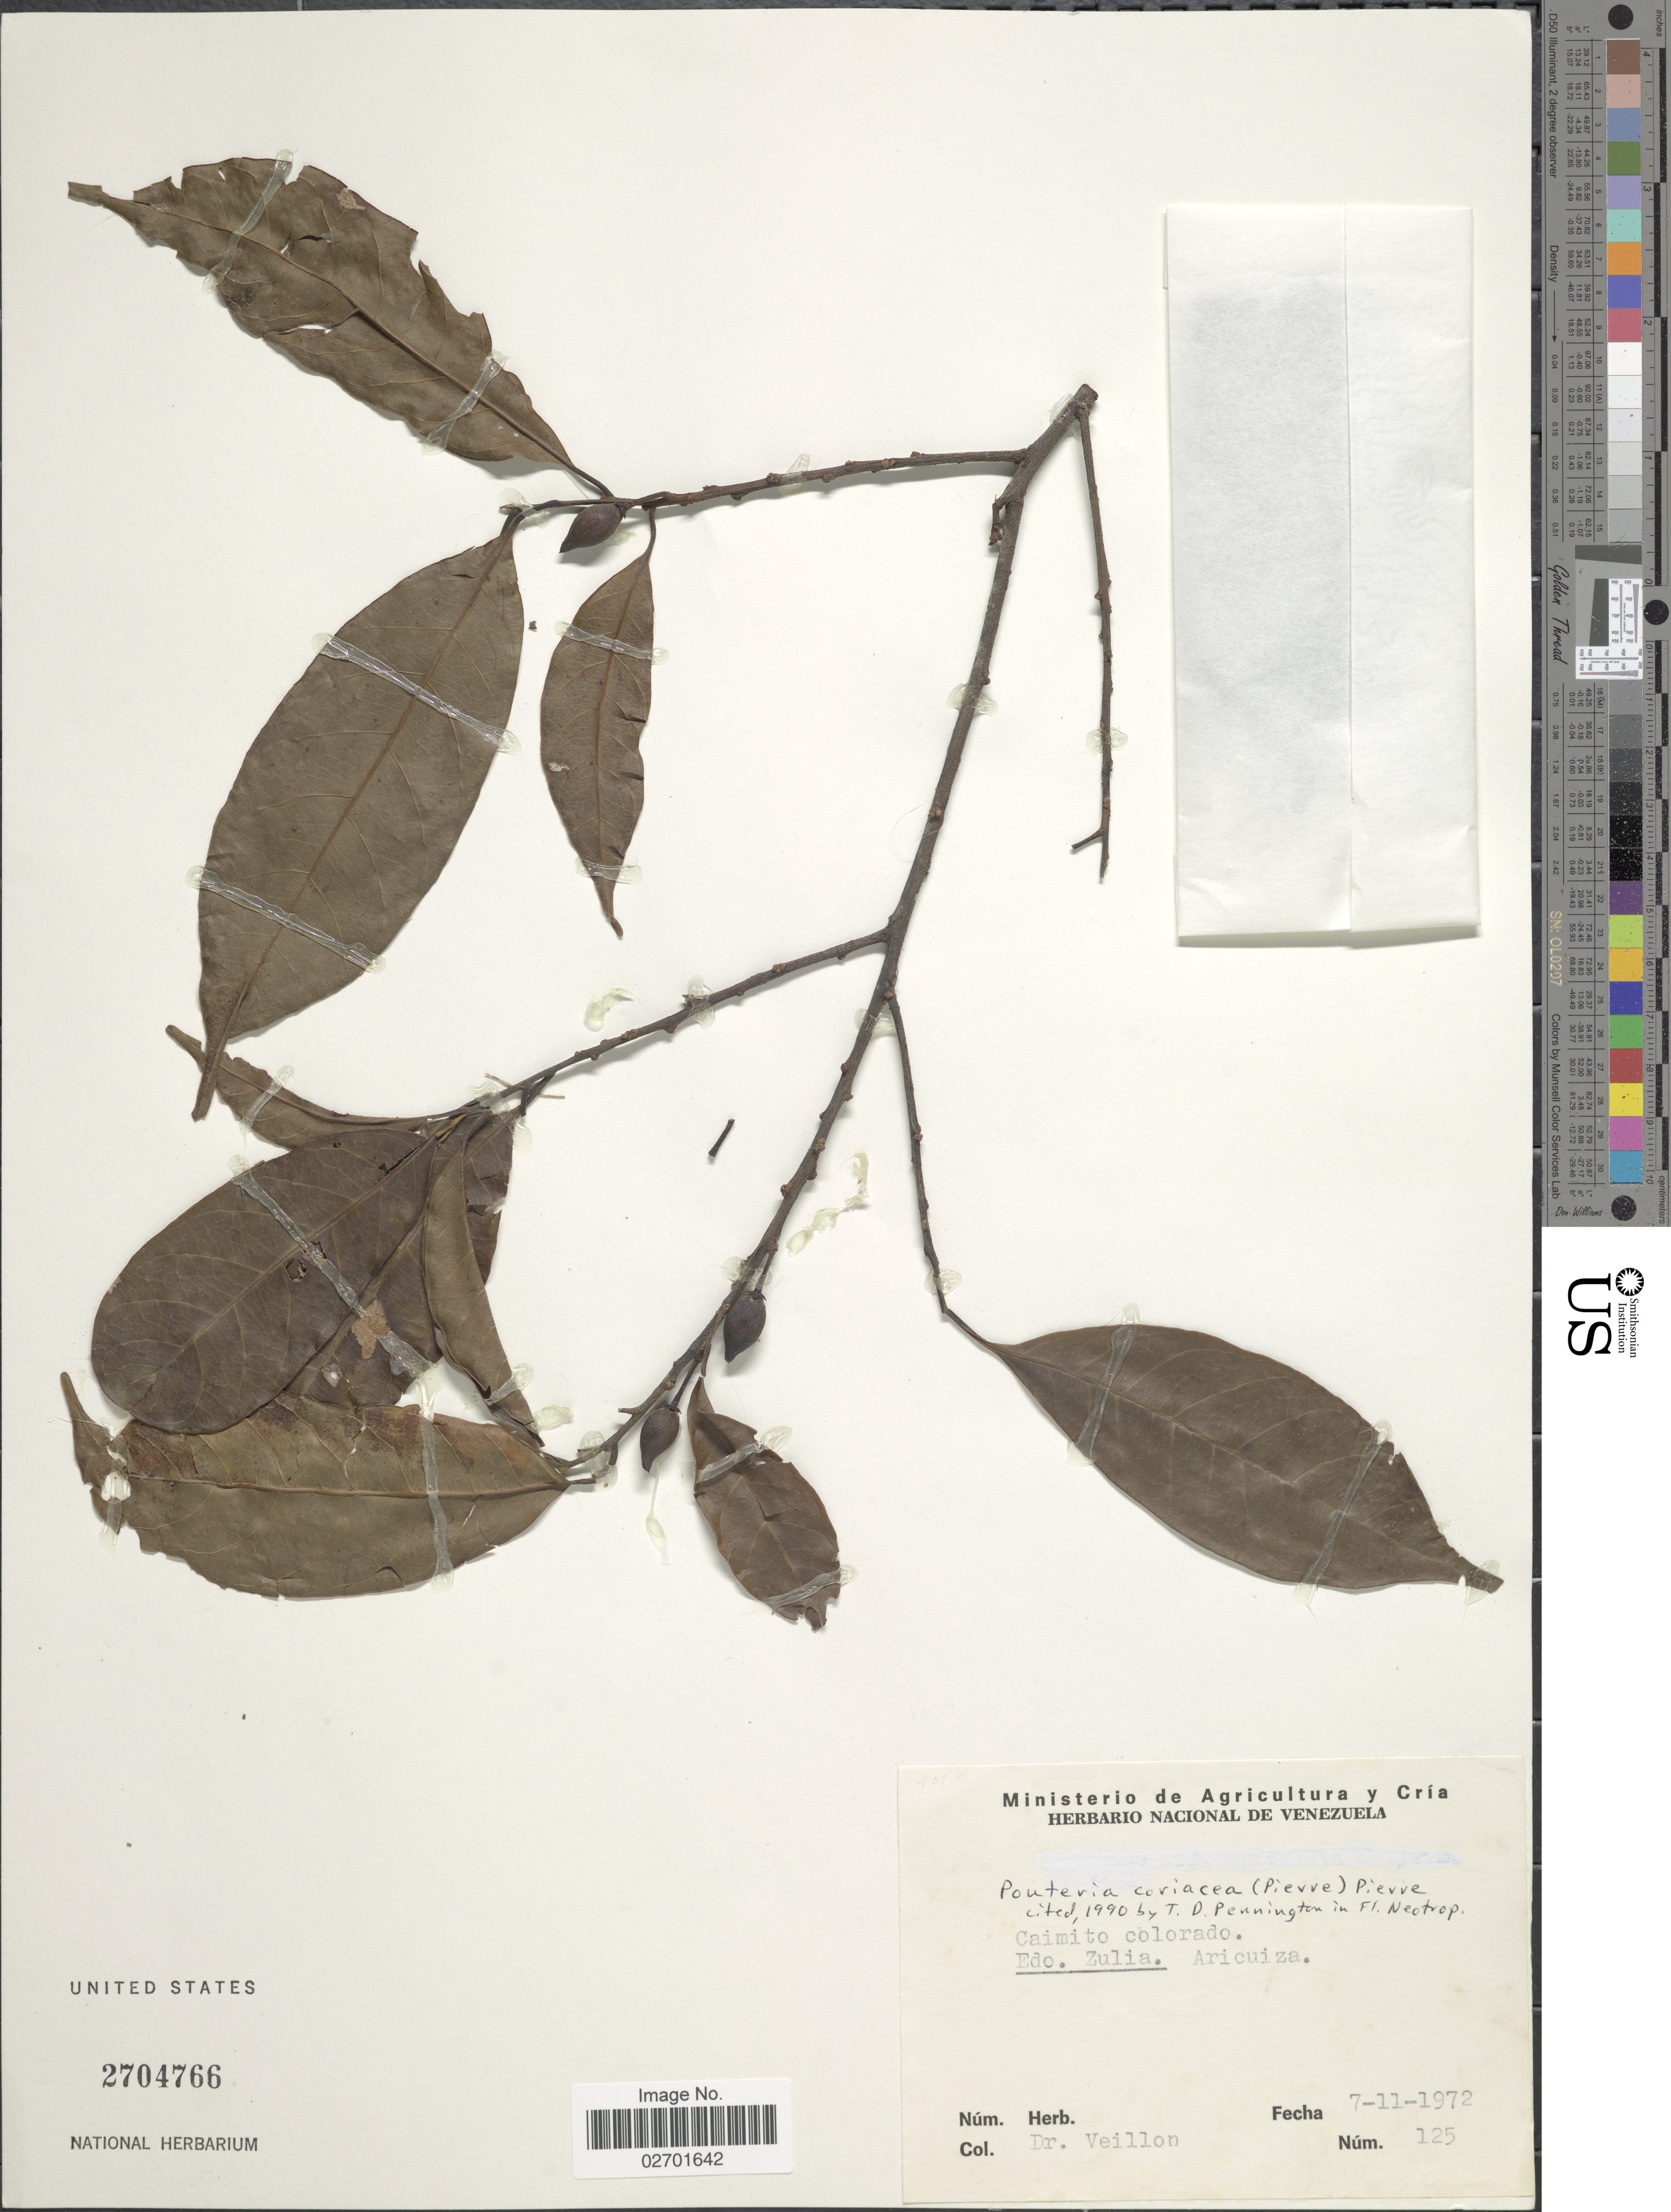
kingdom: Plantae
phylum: Tracheophyta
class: Magnoliopsida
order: Ericales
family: Sapotaceae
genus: Pouteria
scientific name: Pouteria coriacea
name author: (Pierre) Pierre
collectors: -. Veillon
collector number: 125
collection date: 1972-11-07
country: Venezuela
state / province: Zulia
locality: Caimito Colorado, Edo. Zulia, Aricuiza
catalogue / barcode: US 2704766